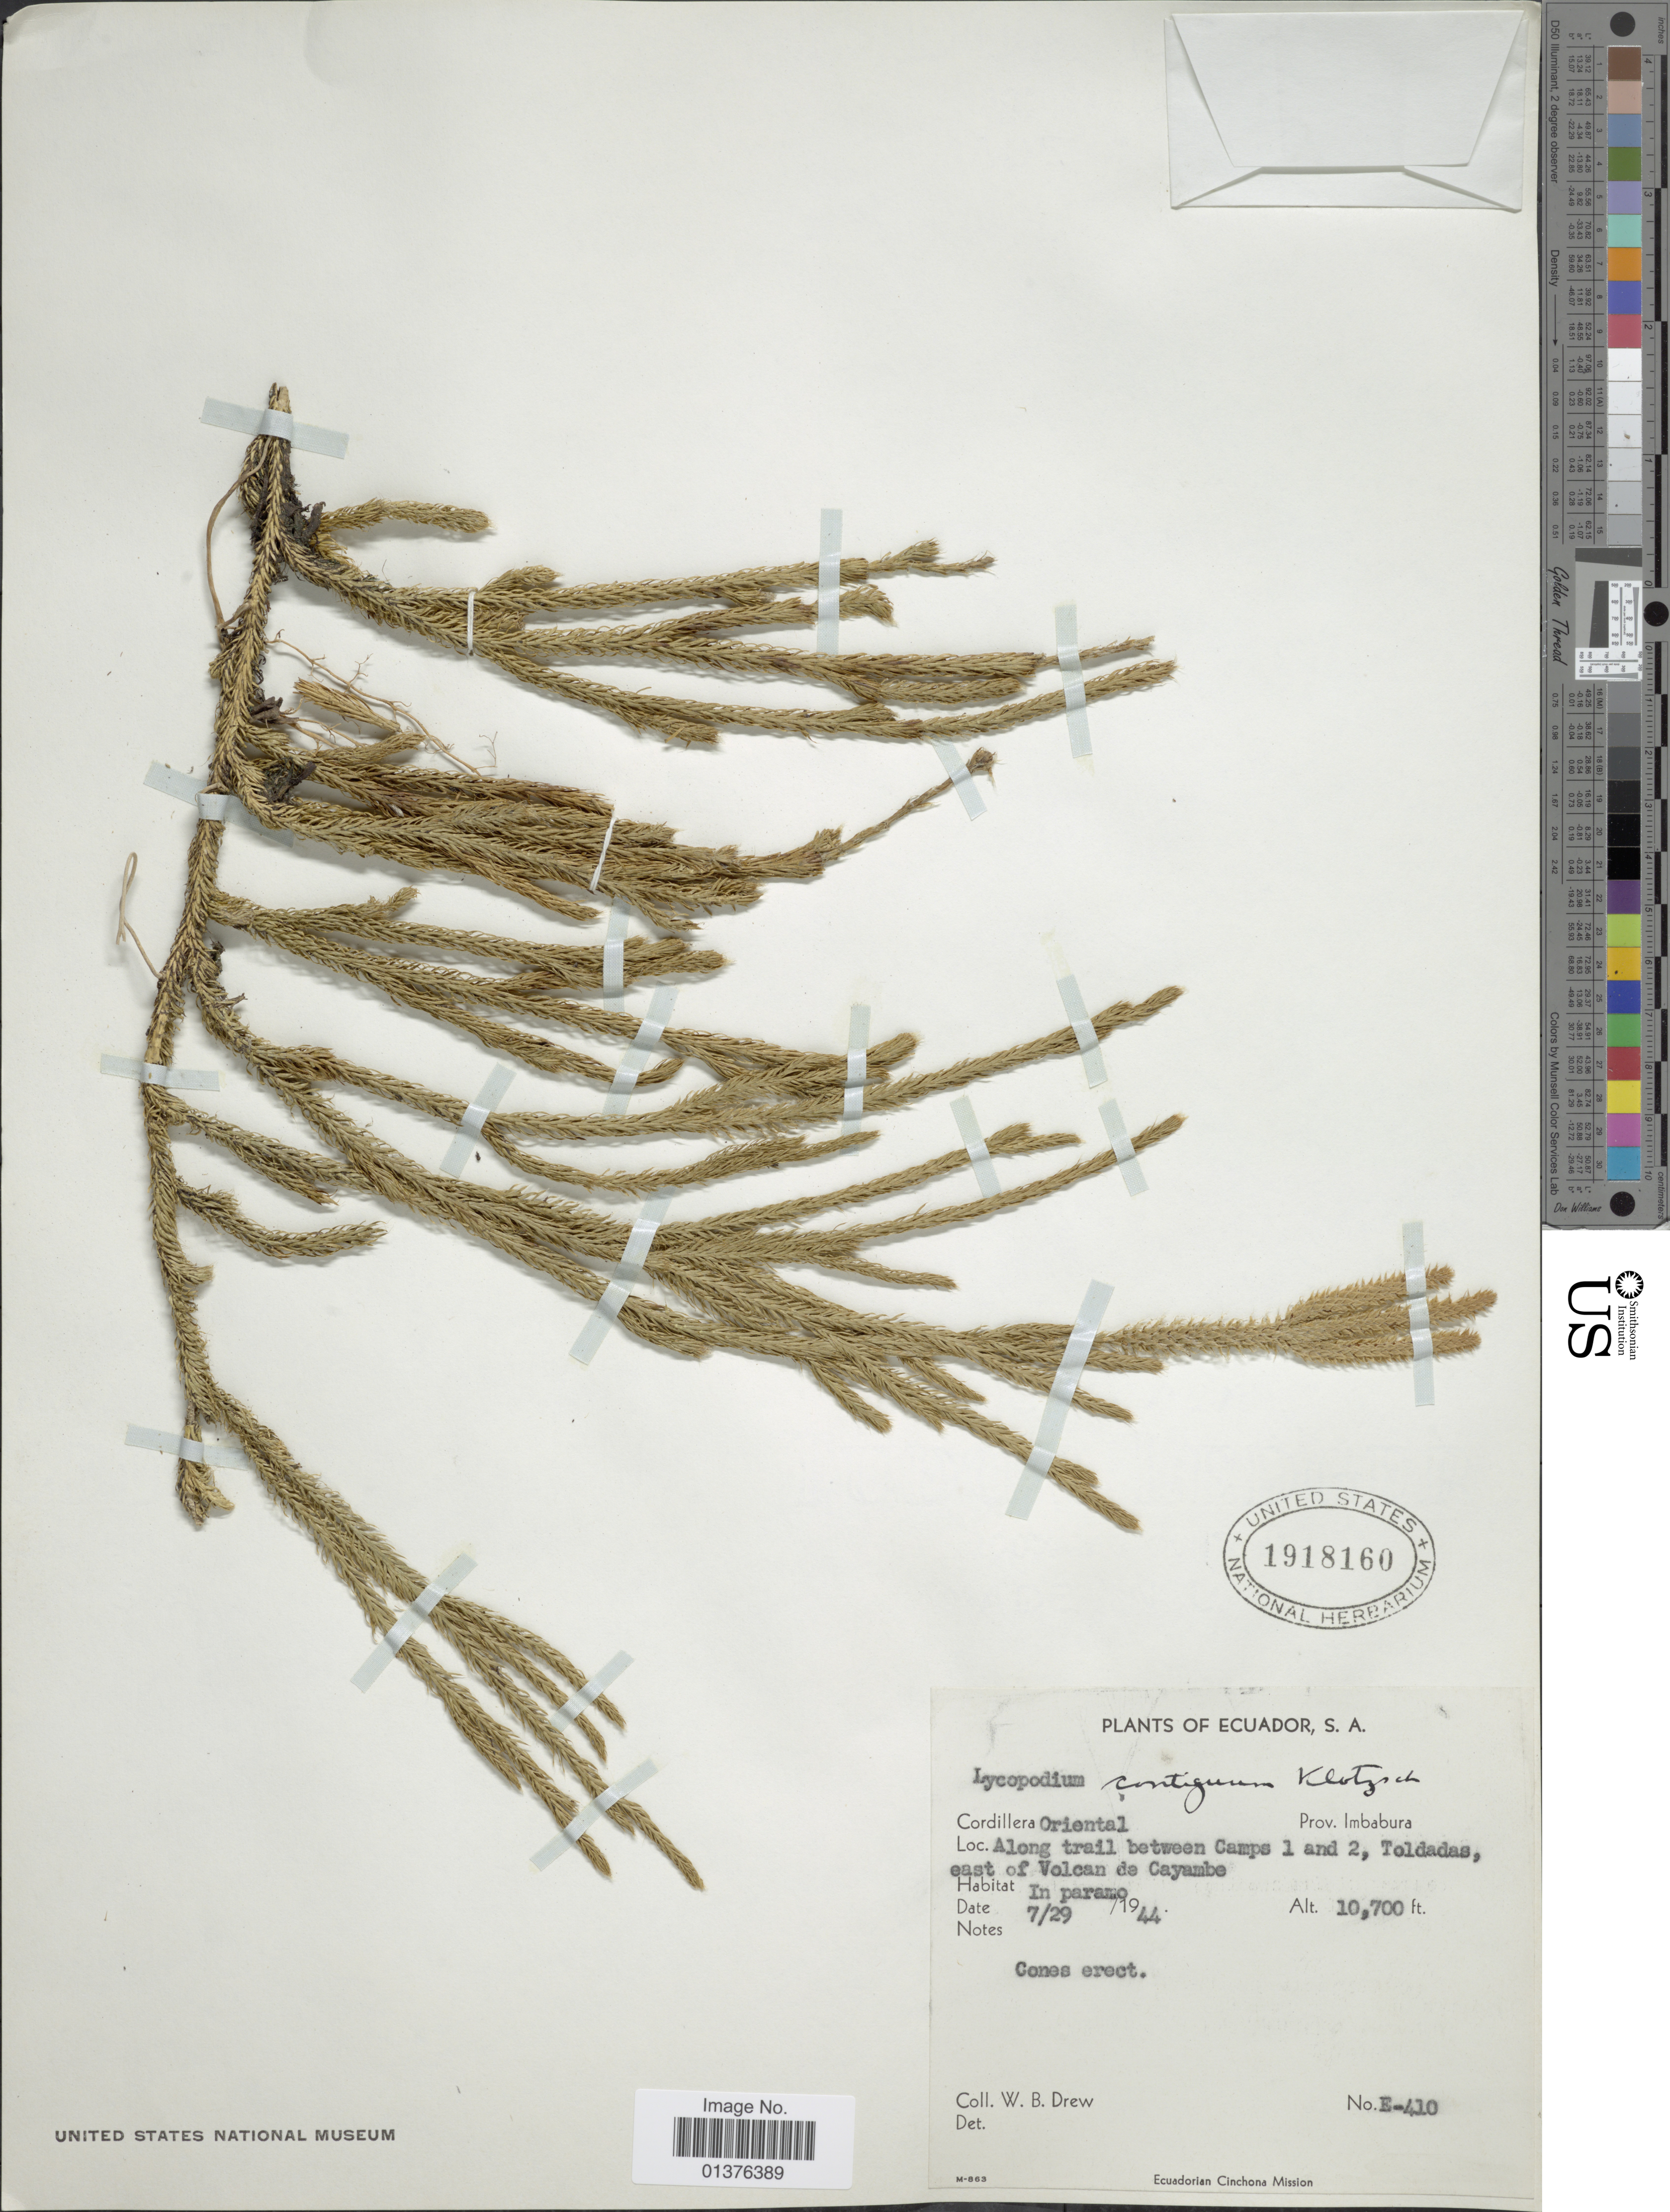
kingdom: Plantae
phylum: Tracheophyta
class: Lycopodiopsida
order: Lycopodiales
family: Lycopodiaceae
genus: Lycopodium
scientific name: Lycopodium clavatum subsp. contiguum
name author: (Klotzsch) B. Øllg.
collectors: W. B. Drew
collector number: E-410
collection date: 1944-07-29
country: Ecuador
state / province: Imbabura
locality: Cordillera Oriental, Along trail between camps 1 and 2, Toldadas, east of Volcan de Cayambe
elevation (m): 3261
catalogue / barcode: US 1918160